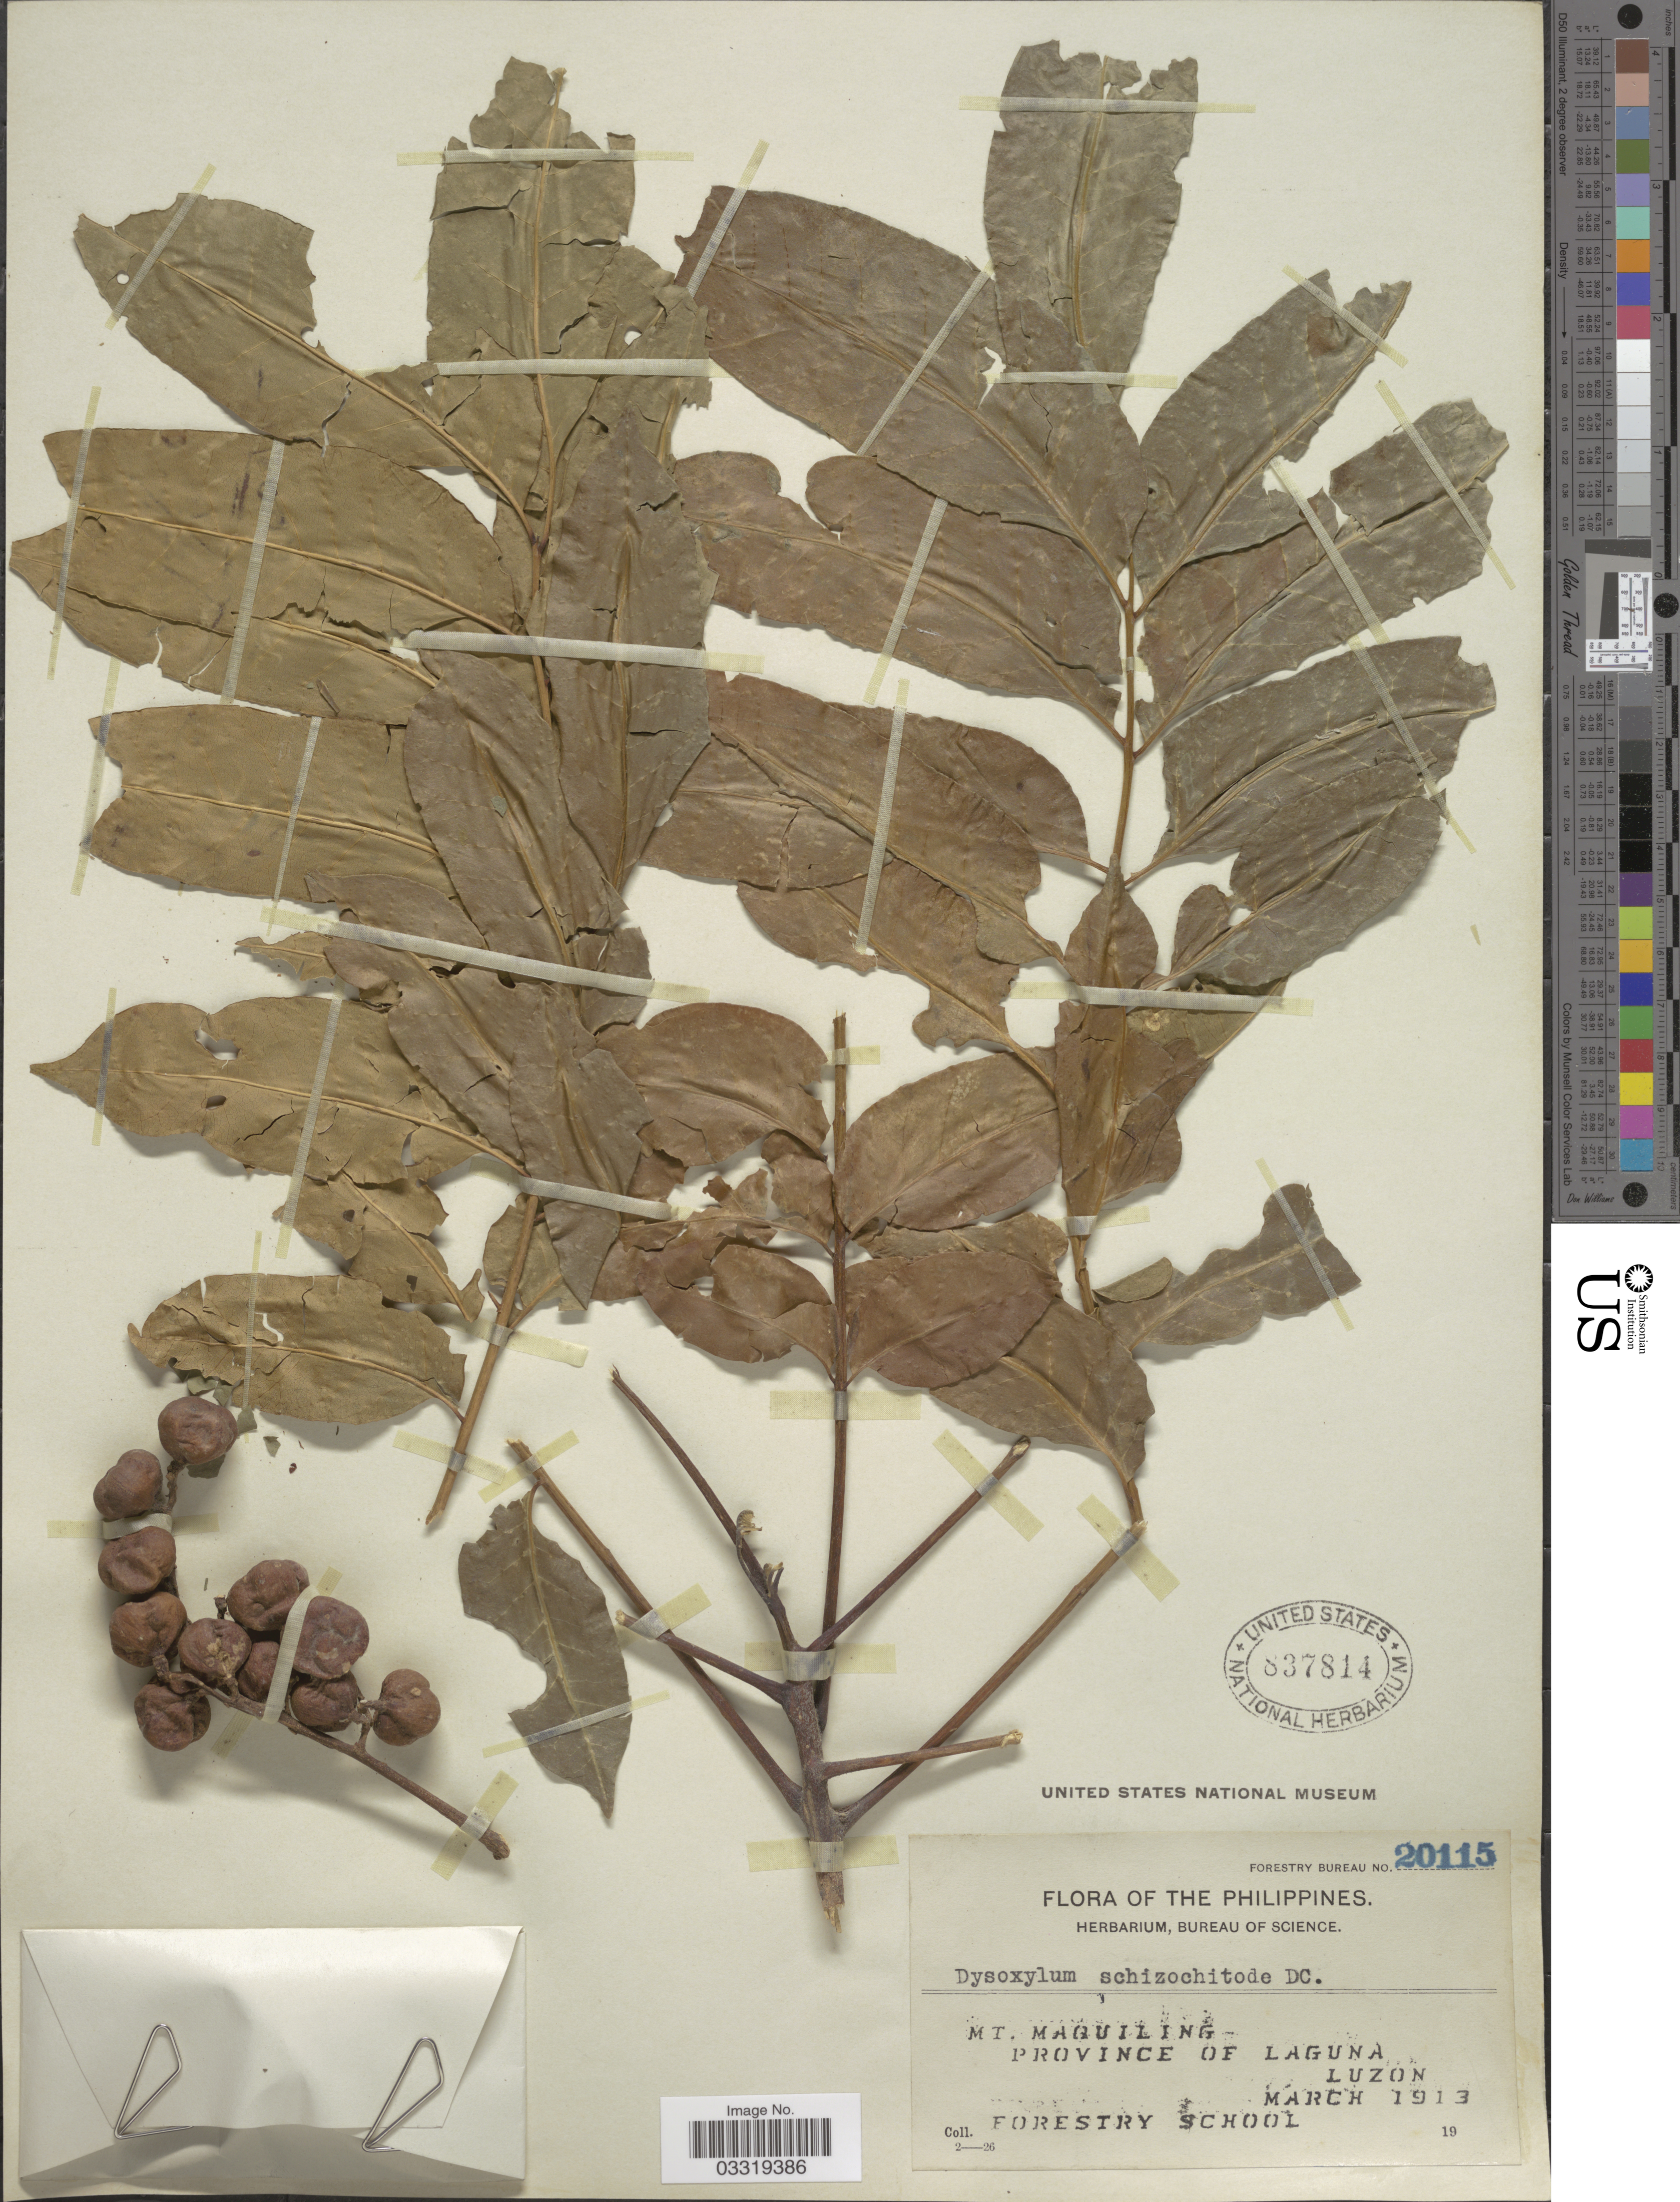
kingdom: Plantae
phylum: Tracheophyta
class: Magnoliopsida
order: Sapindales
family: Meliaceae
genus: Didymocheton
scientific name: Didymocheton mollissimus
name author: (Spreng.) Mabb.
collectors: Forestry School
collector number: Forestry Bureau 20115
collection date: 1913-03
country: Philippines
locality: Mt. Maquiling, Province of Laguna, Luzon.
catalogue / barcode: US 837814